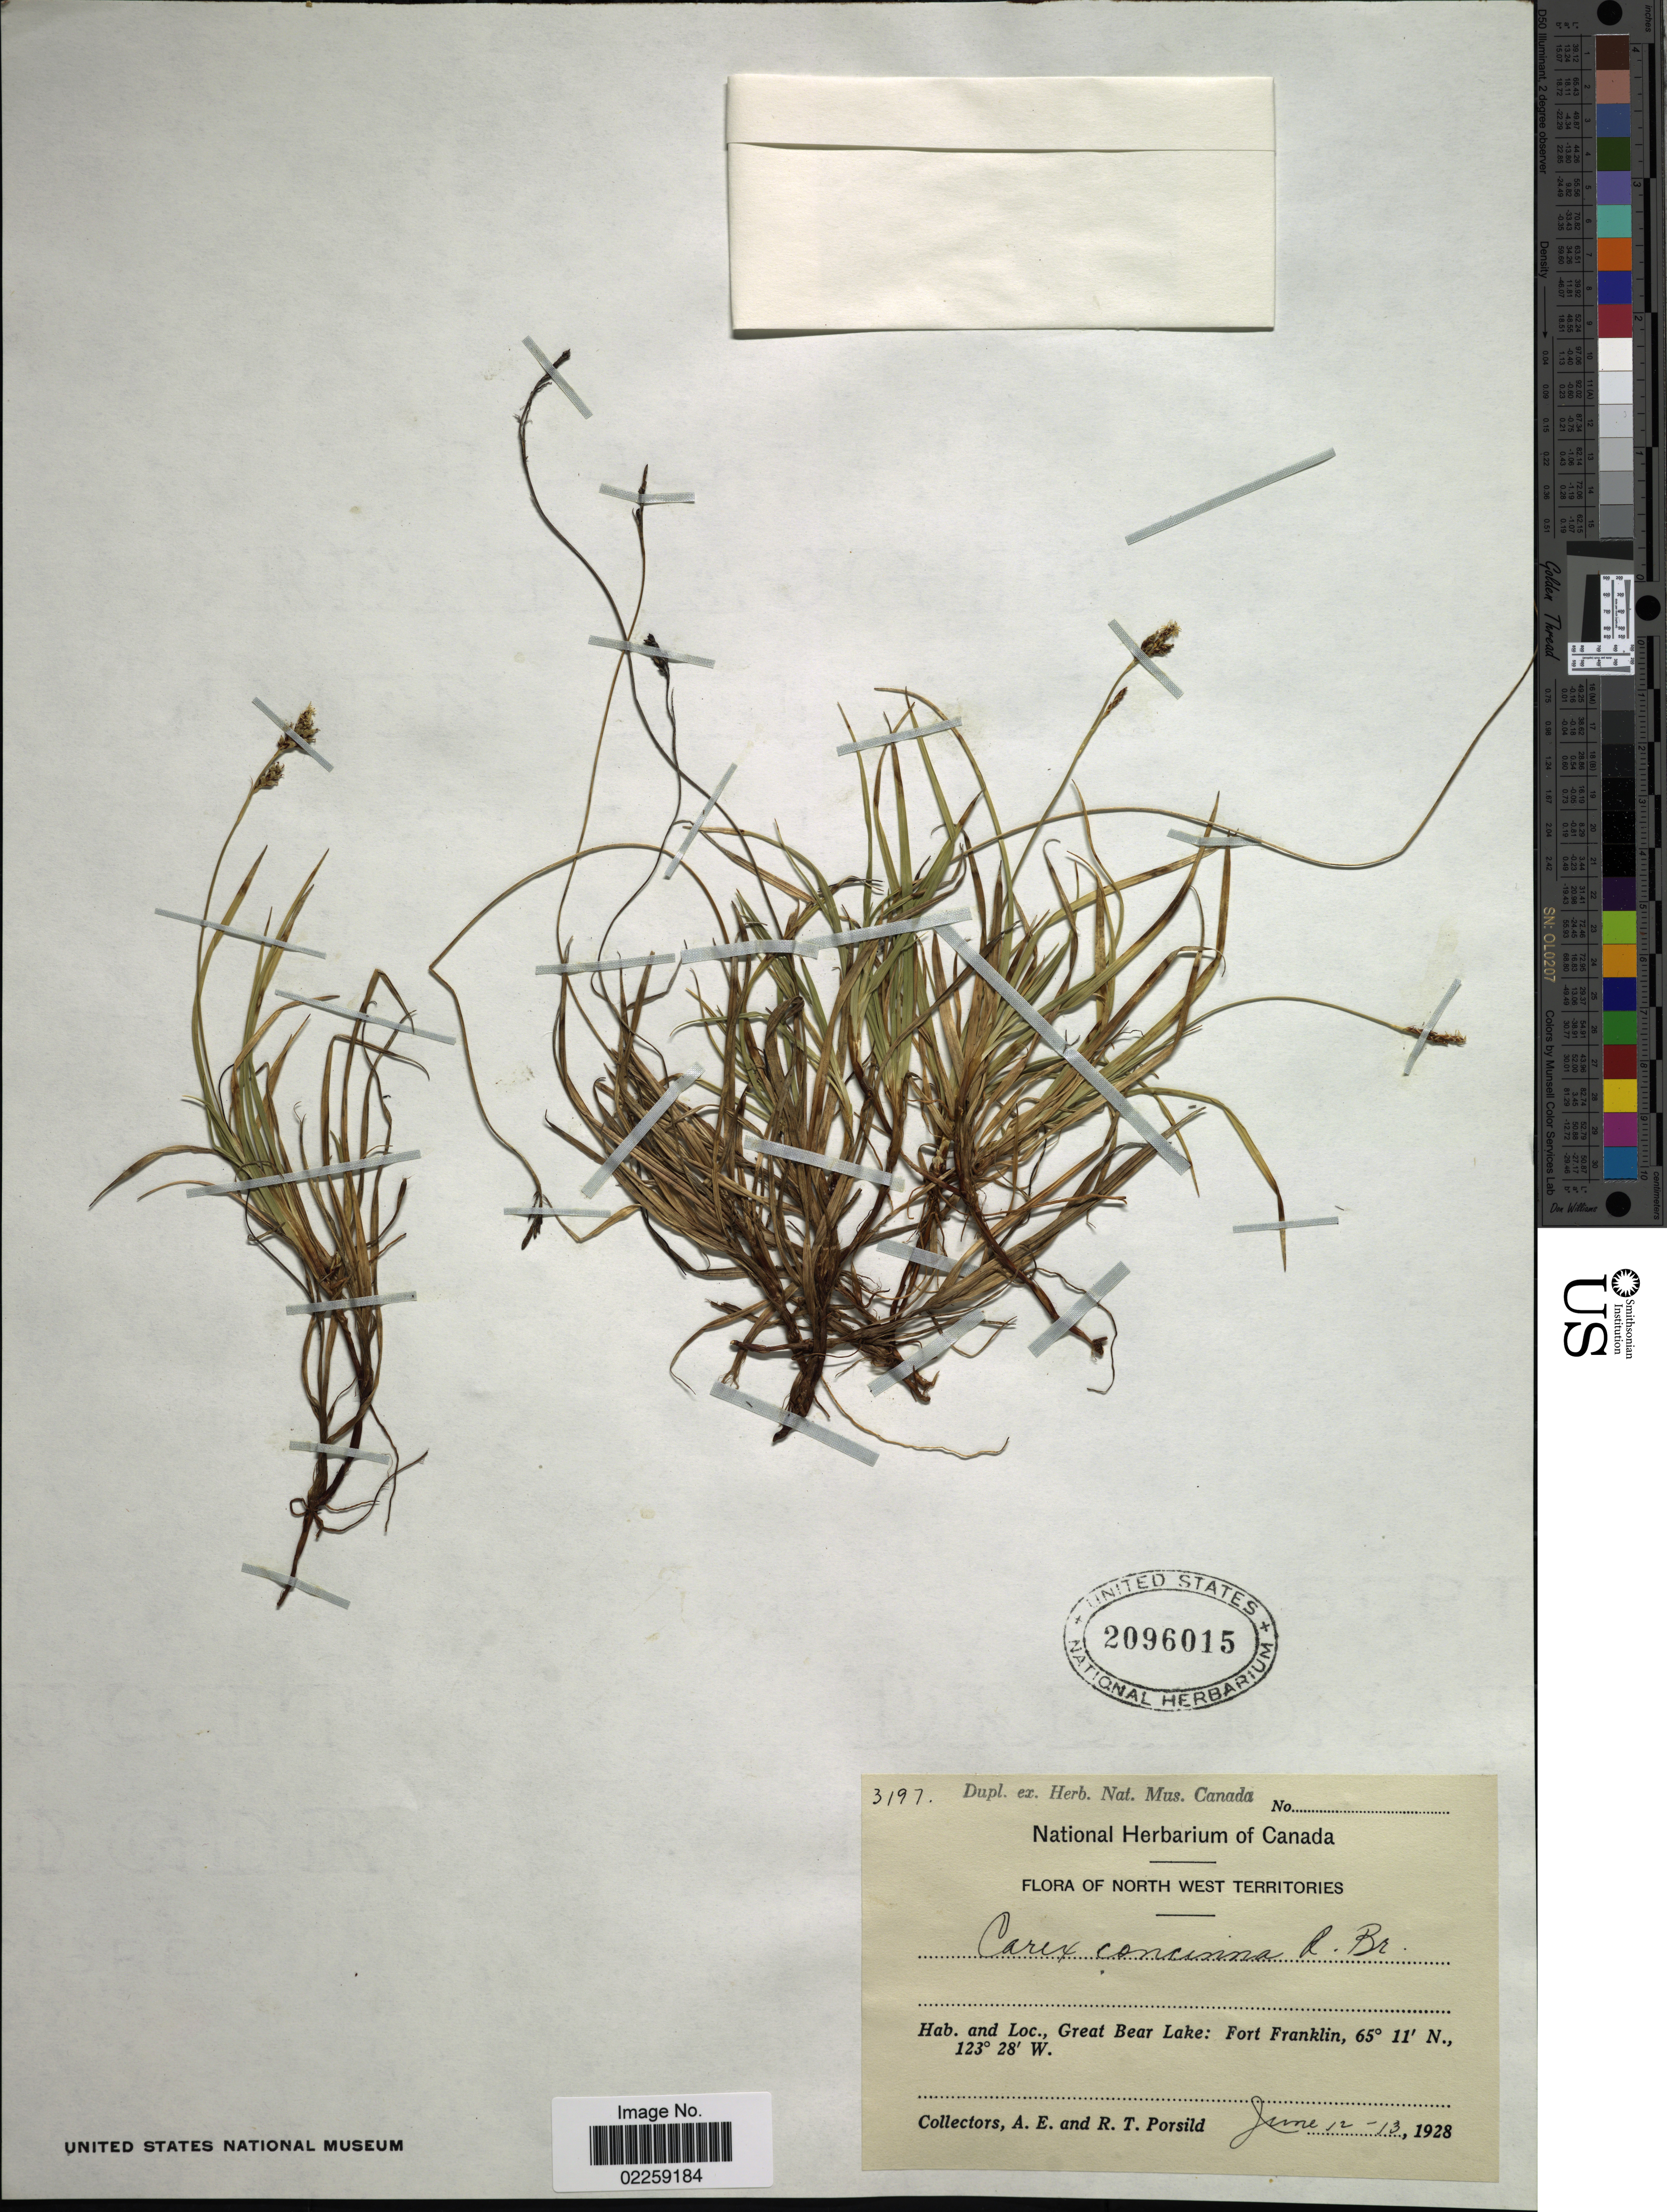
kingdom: Plantae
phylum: Tracheophyta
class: Liliopsida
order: Poales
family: Cyperaceae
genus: Carex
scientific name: Carex concinna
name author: R. Br.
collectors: A. E. Porsild & R. T. Porsild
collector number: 3197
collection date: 1928-06-12/1928-06-13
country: Canada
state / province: Northwest Territories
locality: Great Bear Lake: Fort Franklin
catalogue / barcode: US 2096015